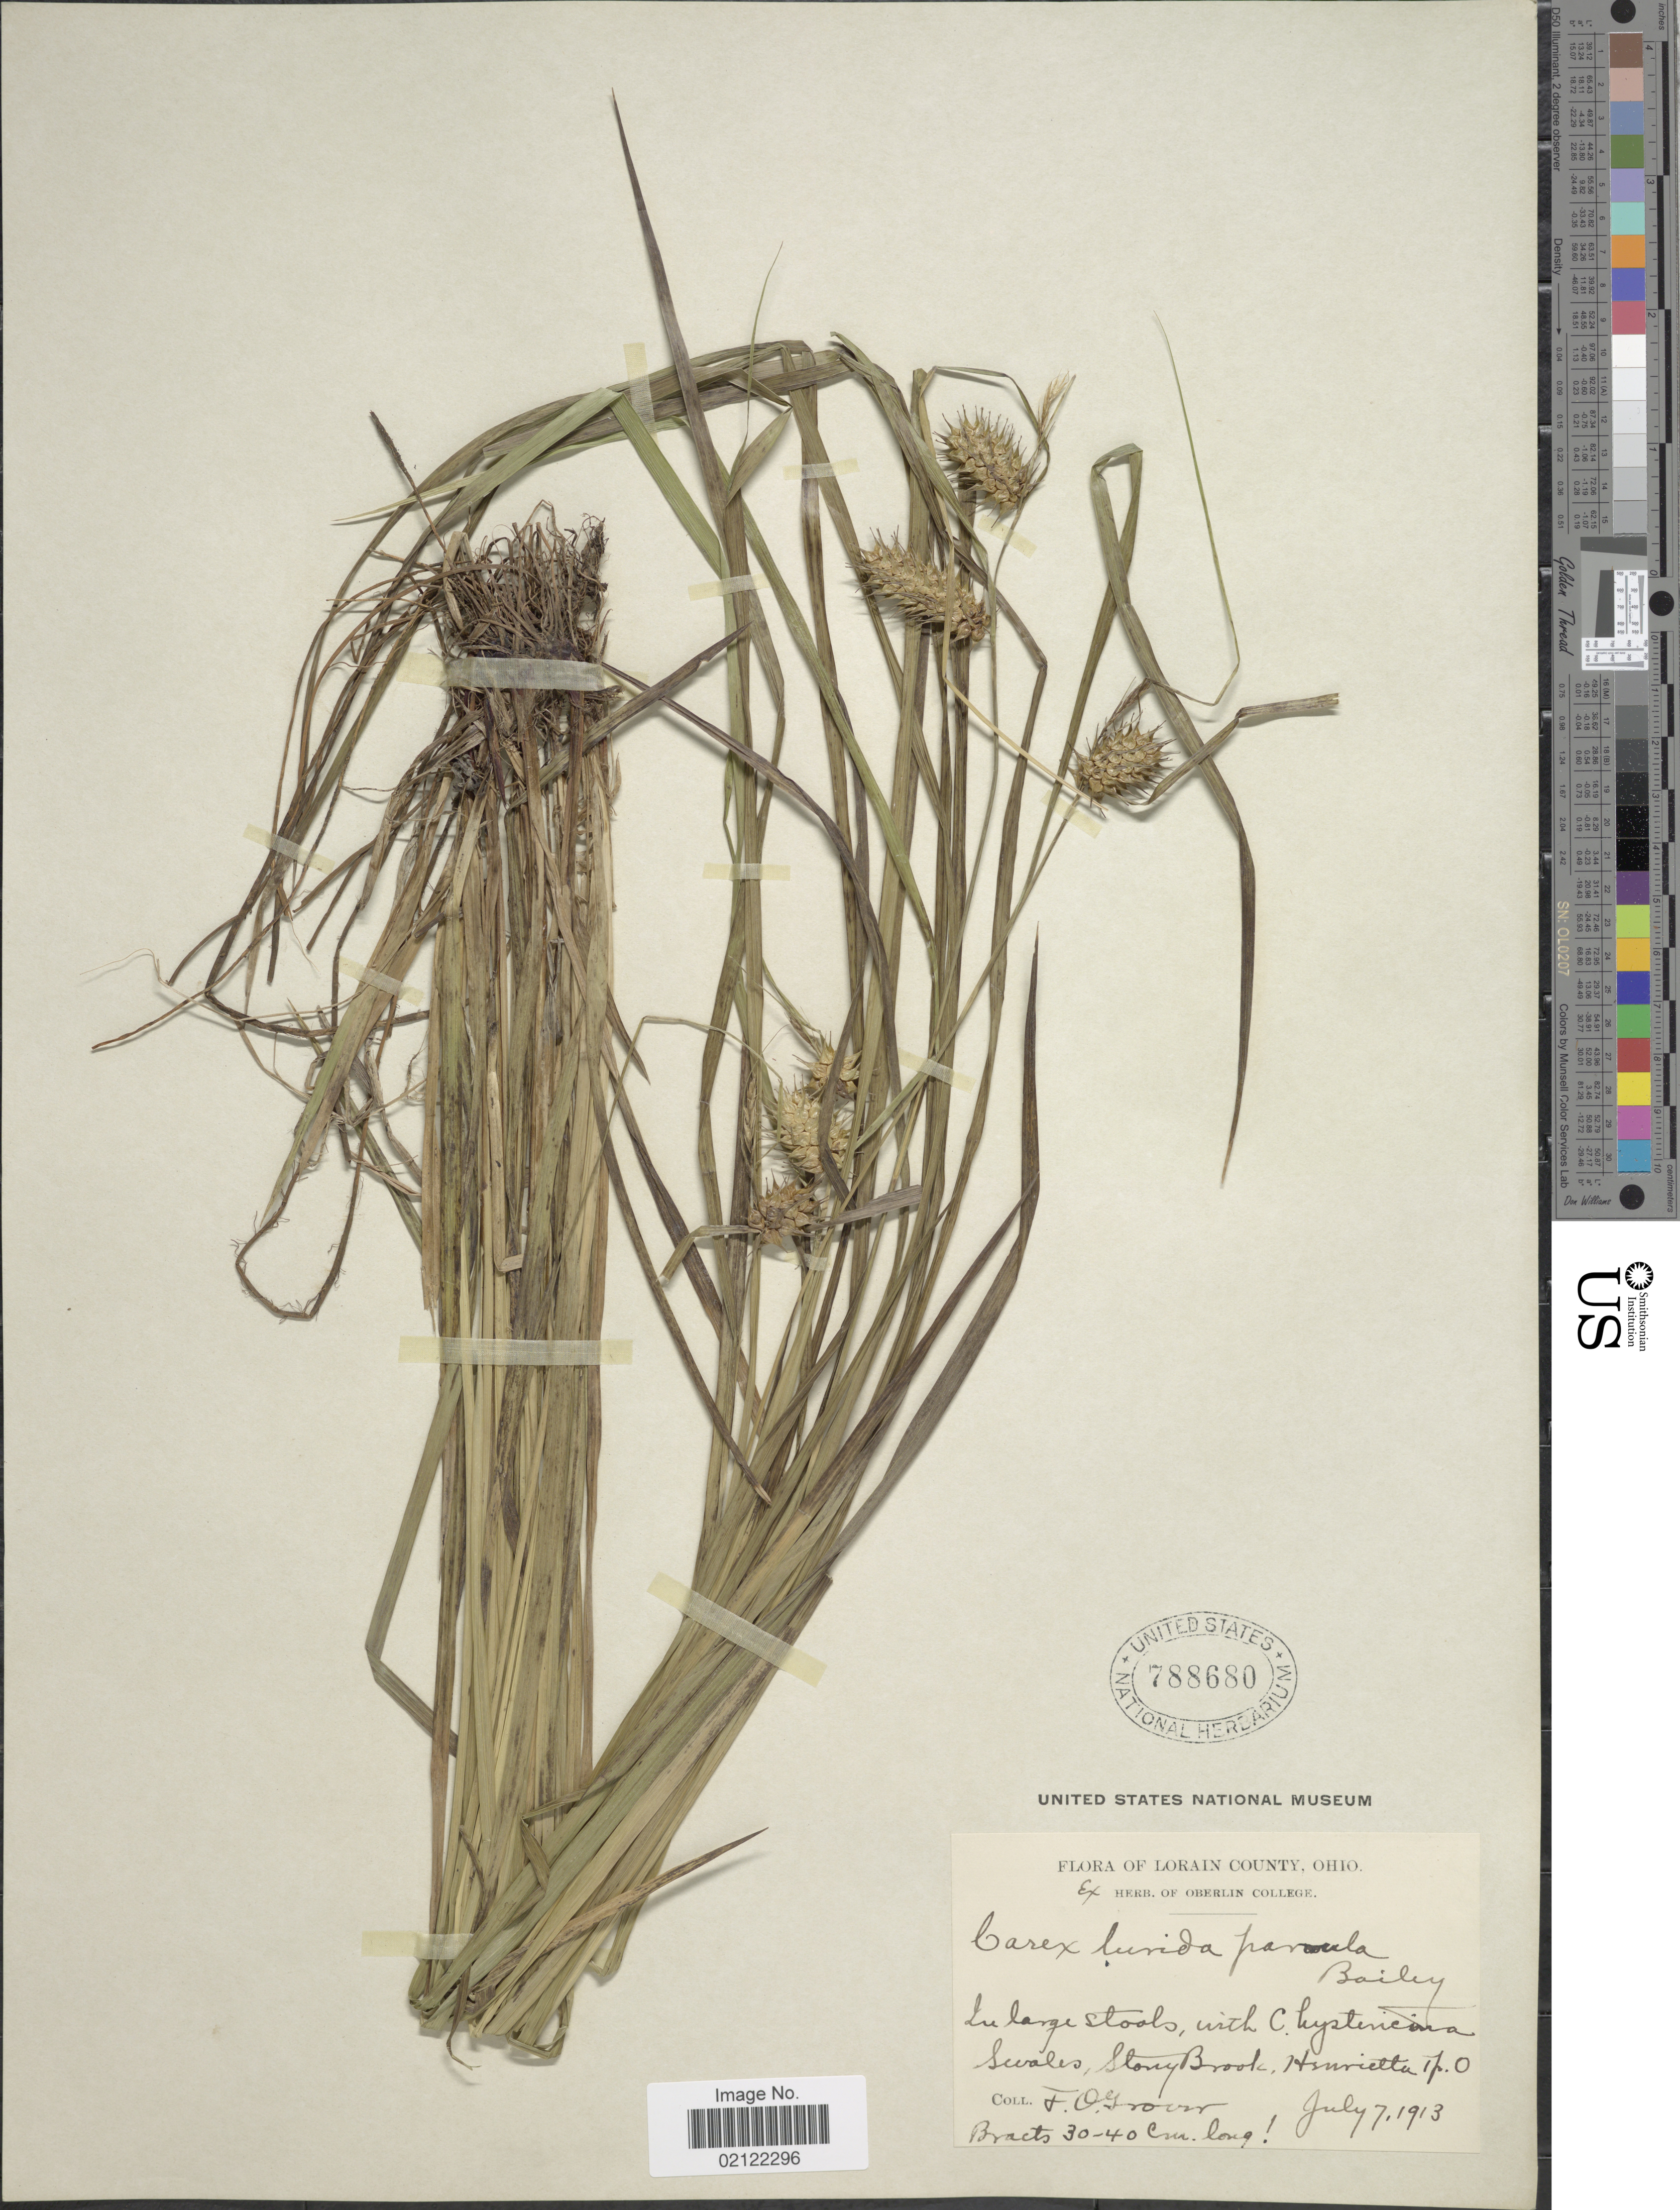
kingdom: Plantae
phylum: Tracheophyta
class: Liliopsida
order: Poales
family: Cyperaceae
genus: Carex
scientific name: Carex lurida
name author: Wahlenb.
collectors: F. Grover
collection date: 1913-07-07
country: United States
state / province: Ohio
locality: Lorain County, Ohio. Swales, Stony Brook. Henrietta Tp. O.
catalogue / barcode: US 788680